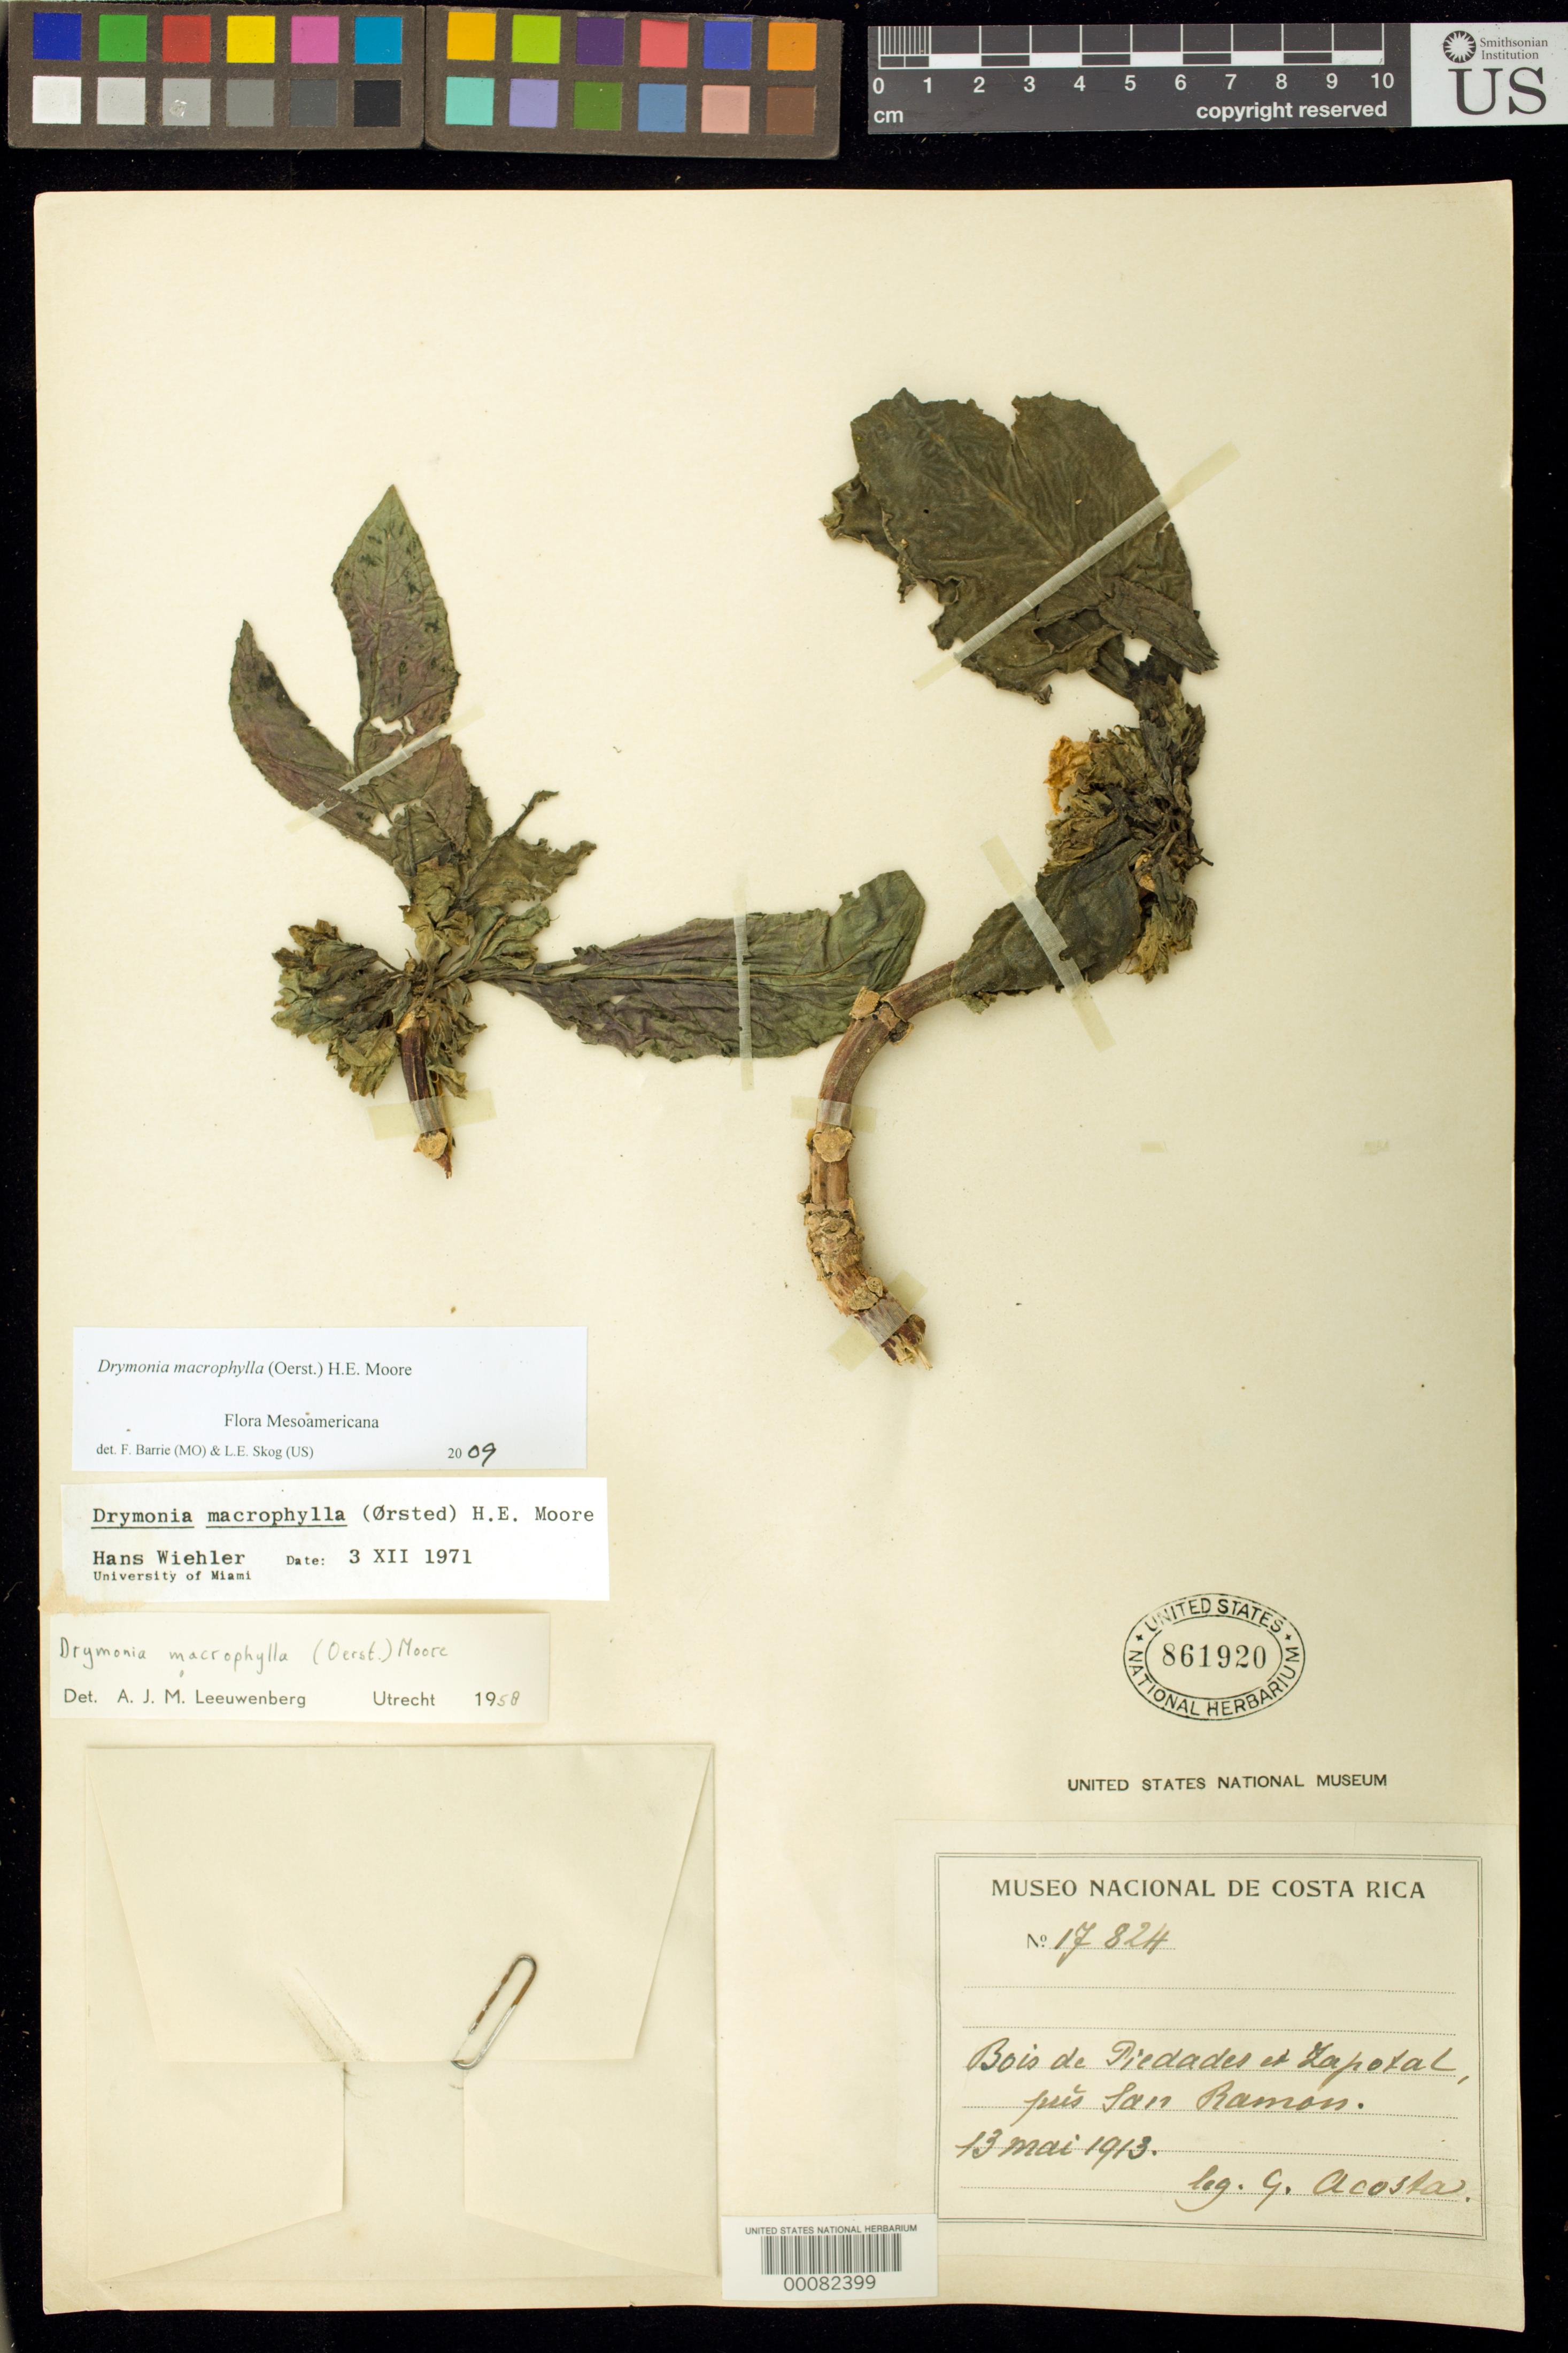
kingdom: Plantae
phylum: Tracheophyta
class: Magnoliopsida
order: Lamiales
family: Gesneriaceae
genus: Drymonia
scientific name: Drymonia macrophylla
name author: (Oerst.) H.E. Moore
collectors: G. Acosta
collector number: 17824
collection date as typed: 13 May 1913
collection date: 1913-05-13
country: Costa Rica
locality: Tiedades and Lapotal near San Ramon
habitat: Forests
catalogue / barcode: US 861920